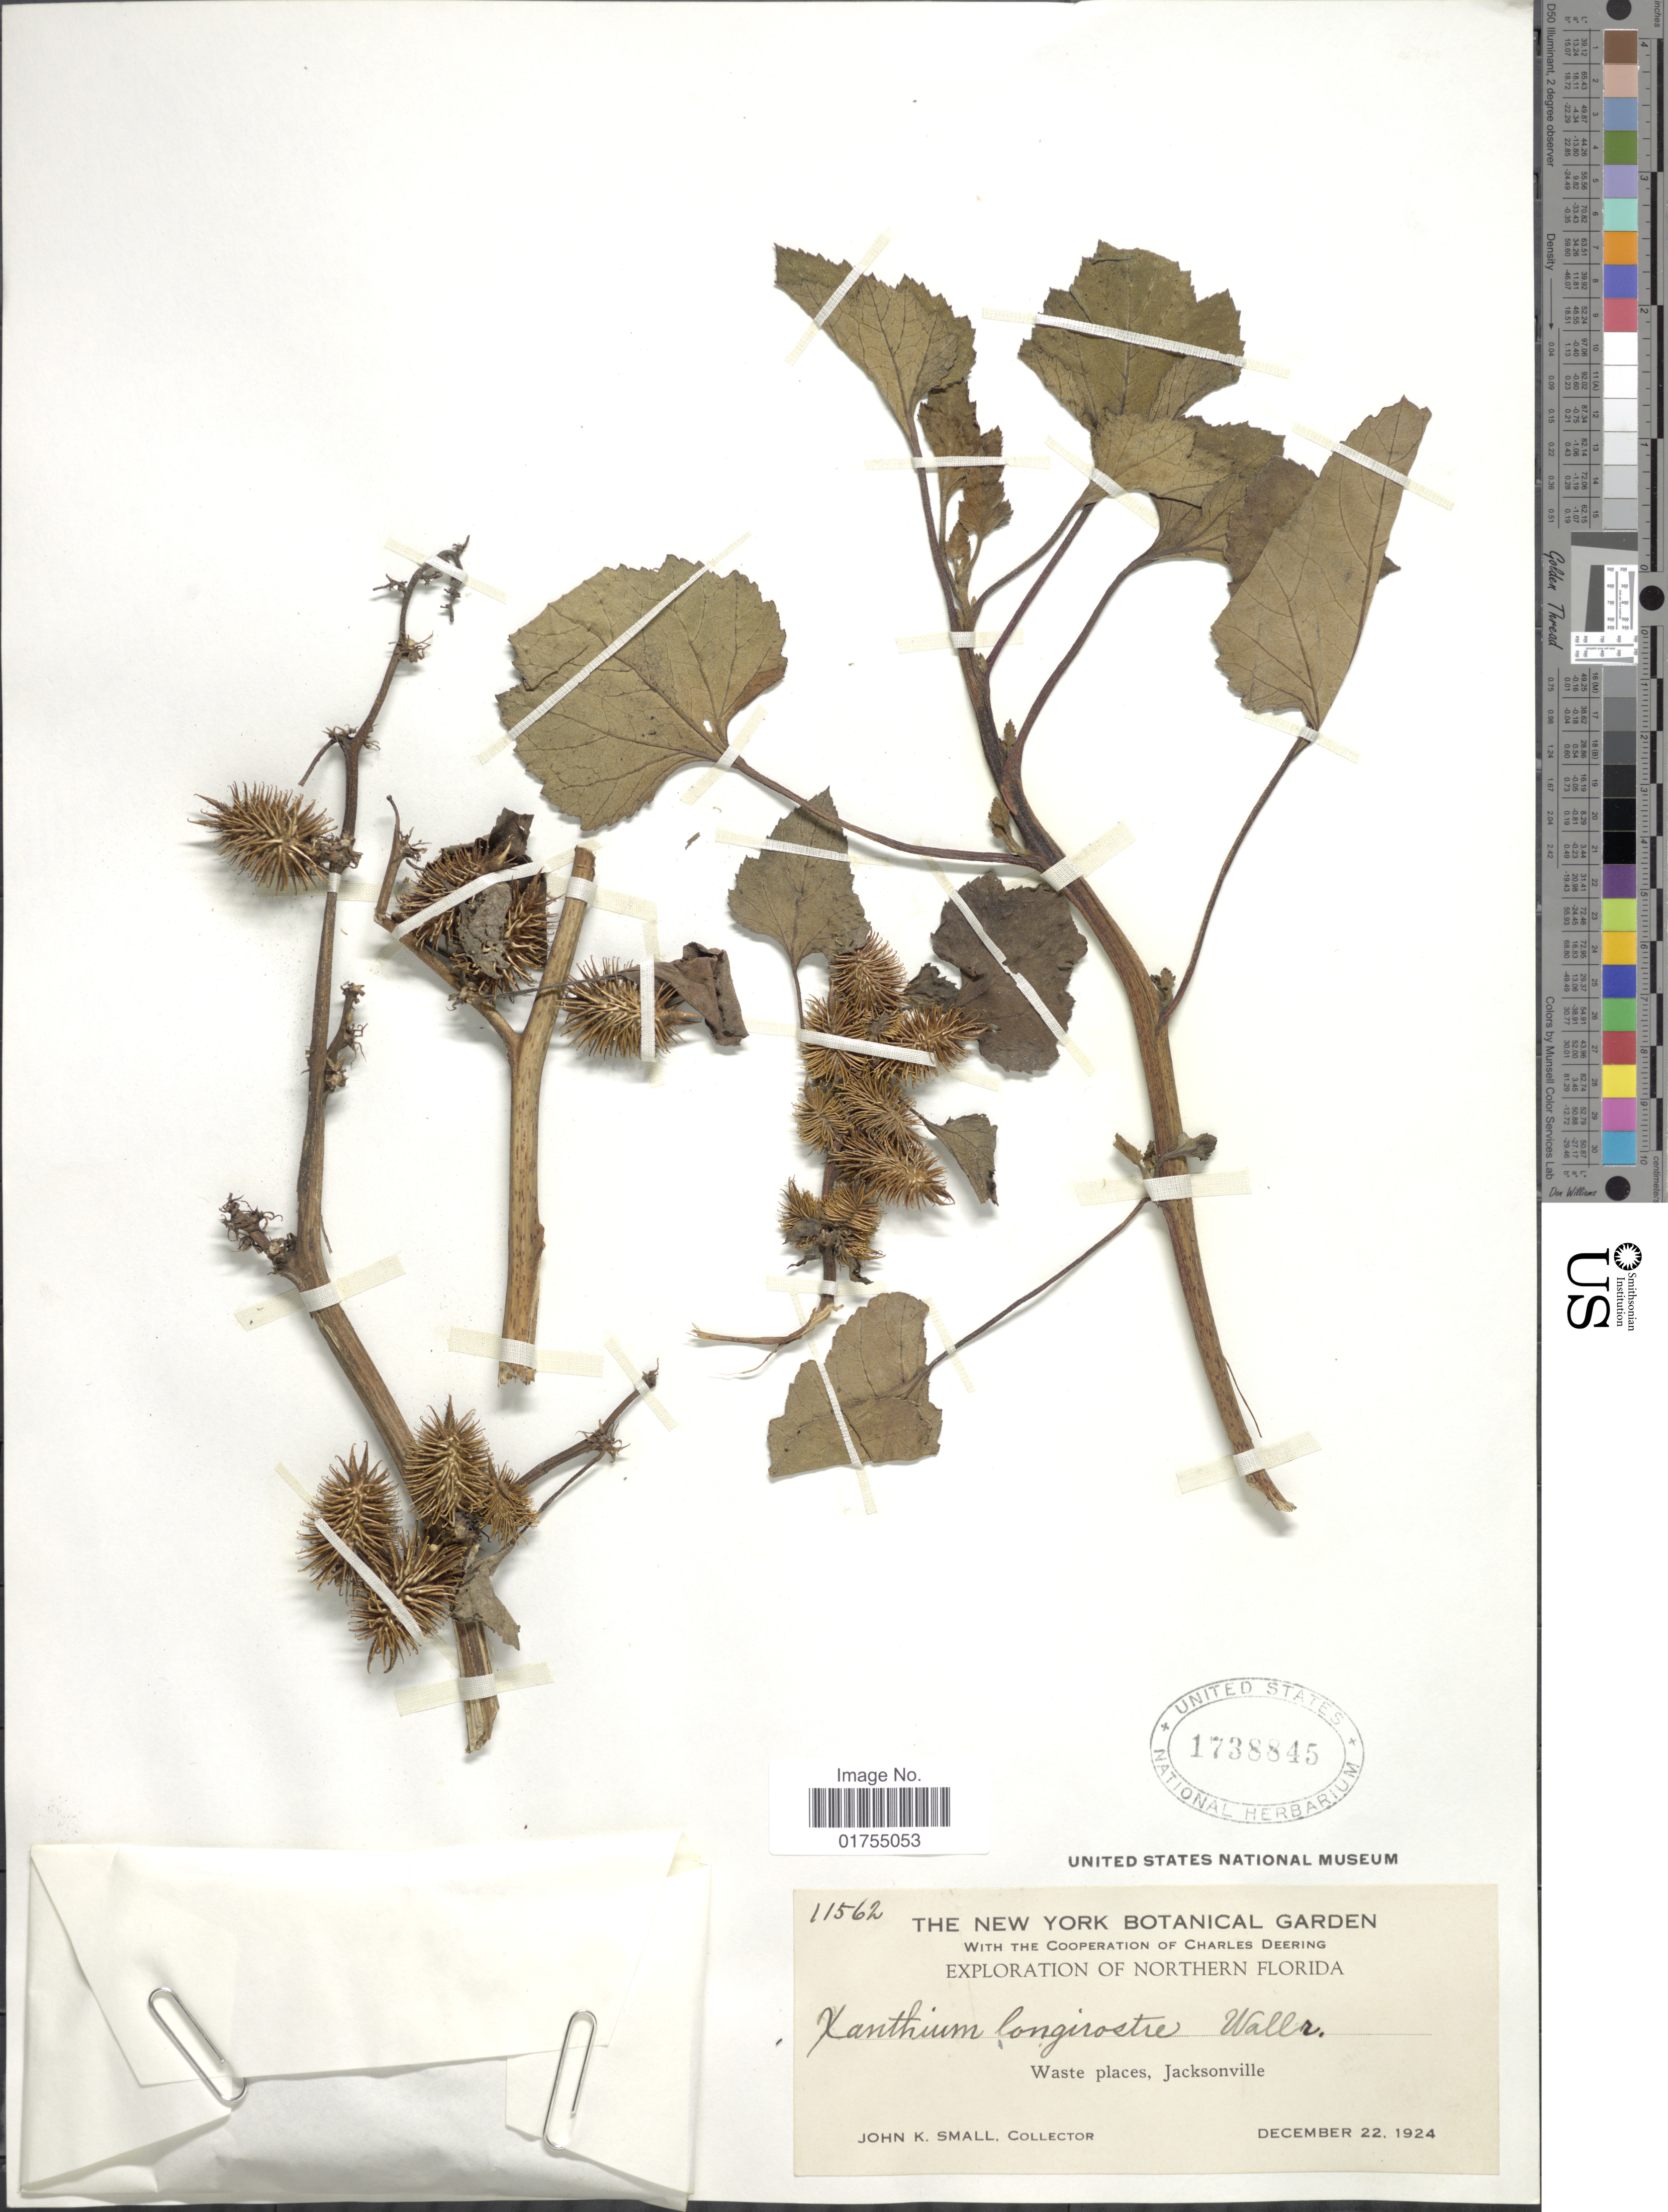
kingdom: Plantae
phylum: Tracheophyta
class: Magnoliopsida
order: Asterales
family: Asteraceae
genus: Xanthium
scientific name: Xanthium chinense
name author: Mill.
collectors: J. K. Small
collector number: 11562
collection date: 1924-12-22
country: United States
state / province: Florida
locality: Northern Florida. Jacksonville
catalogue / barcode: US 1738845